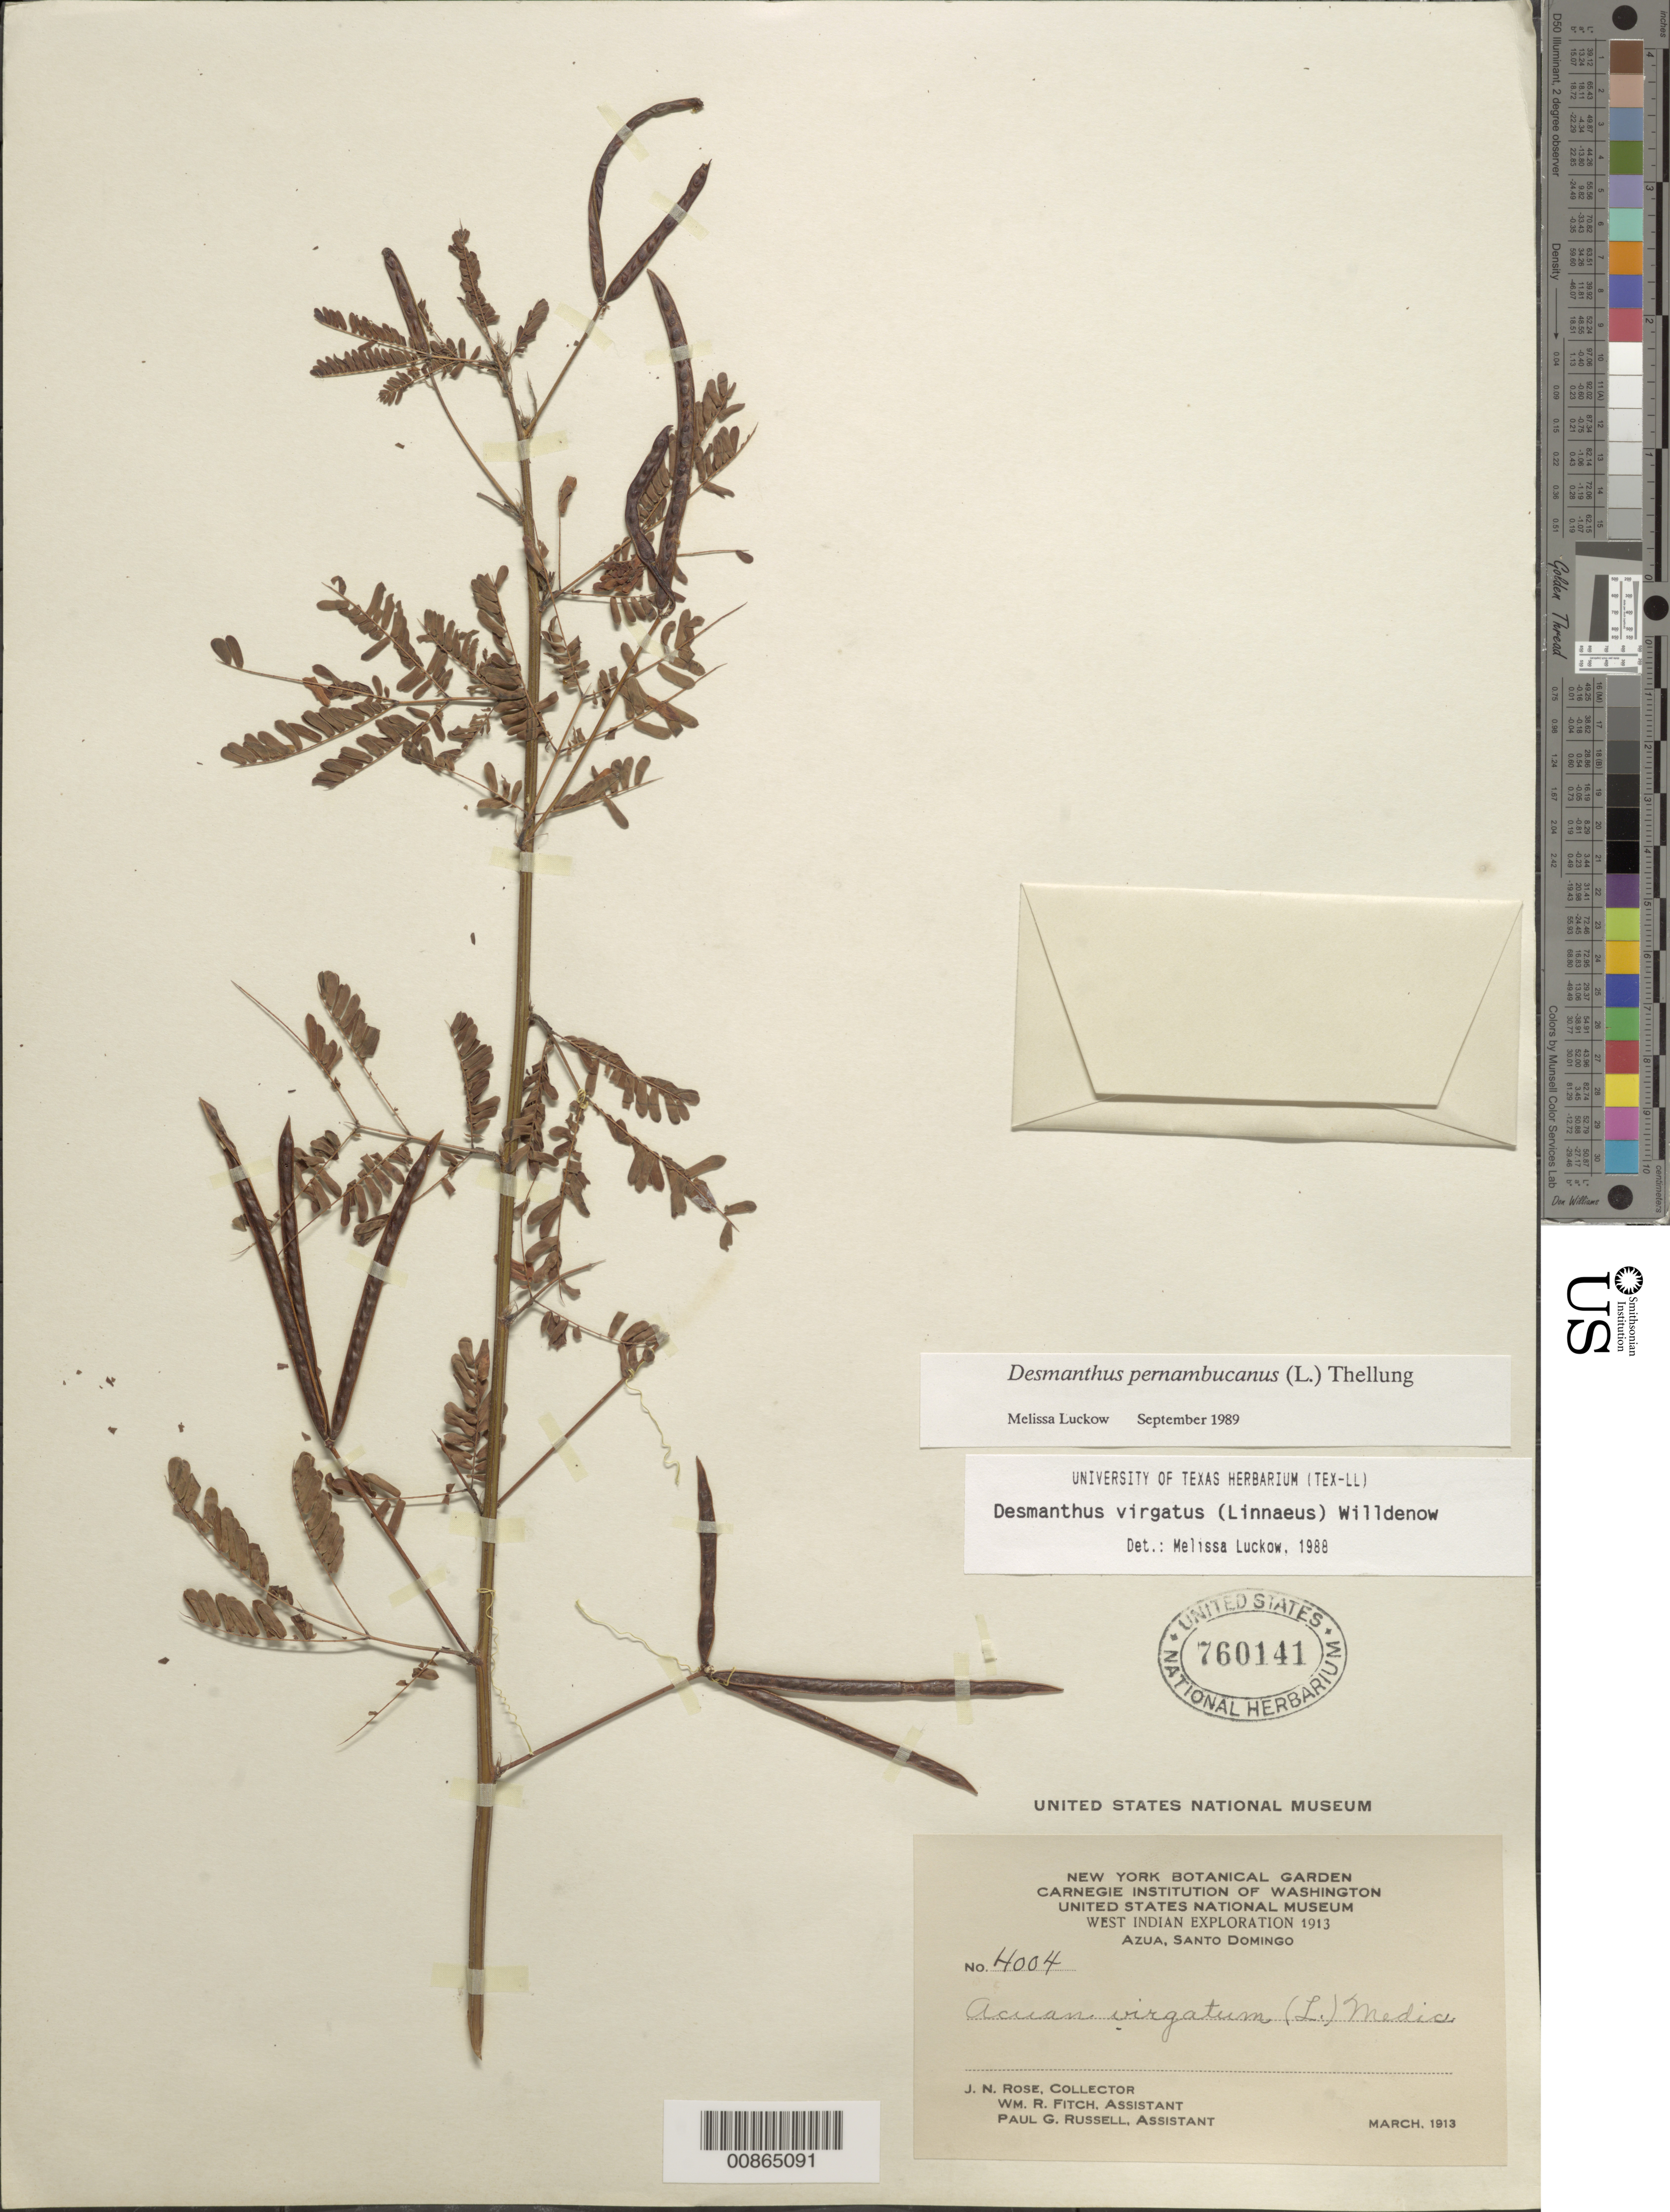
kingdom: Plantae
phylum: Tracheophyta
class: Magnoliopsida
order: Fabales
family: Fabaceae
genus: Desmanthus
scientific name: Desmanthus pernambucanus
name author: (L.) Thell.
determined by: Luckow, M. A.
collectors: J. N. Rose, W. R. Fitch & P. G. Russell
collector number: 4004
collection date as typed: Mar 1913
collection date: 1913-03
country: Dominican Republic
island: Hispaniola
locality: Azua, Santo Domingo.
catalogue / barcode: US 760141